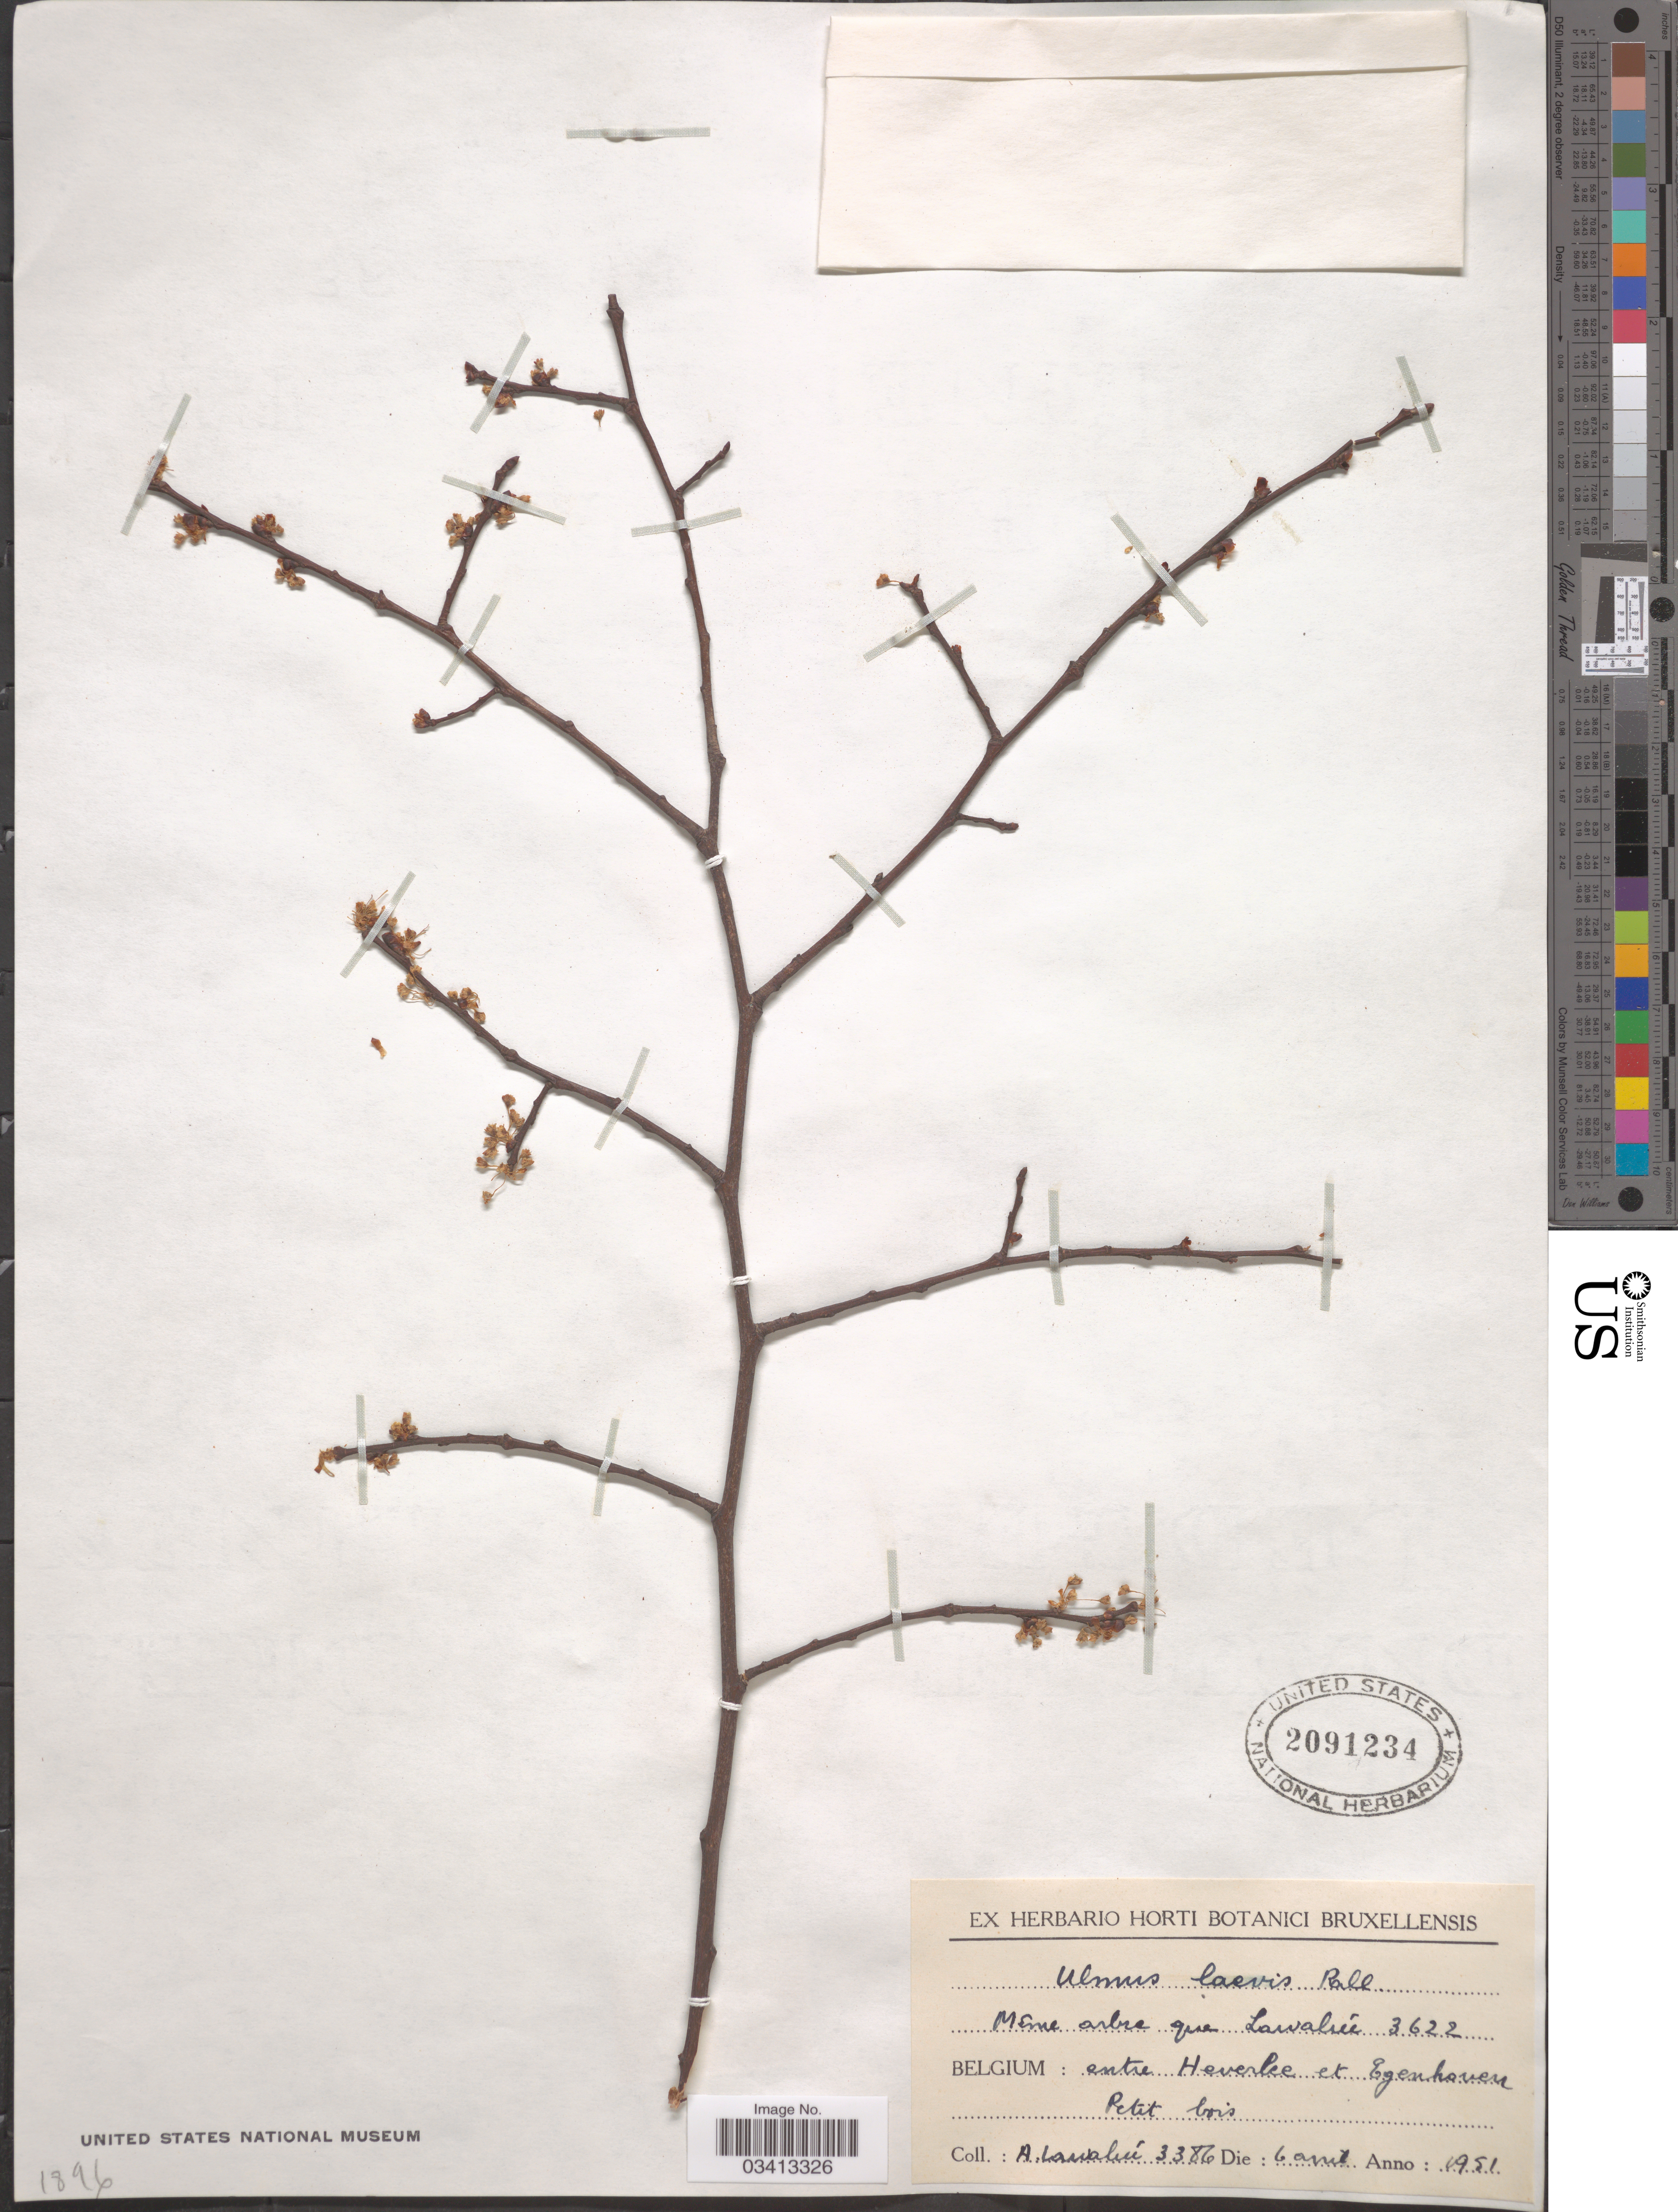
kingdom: Plantae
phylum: Tracheophyta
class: Magnoliopsida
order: Rosales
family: Ulmaceae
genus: Ulmus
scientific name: Ulmus laevis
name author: Pall.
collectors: A. G. Lawalrée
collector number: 3386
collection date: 1951-04-06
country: Belgium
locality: Entre Heverlee et Egenhoven. Petit bois.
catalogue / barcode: US 2091234